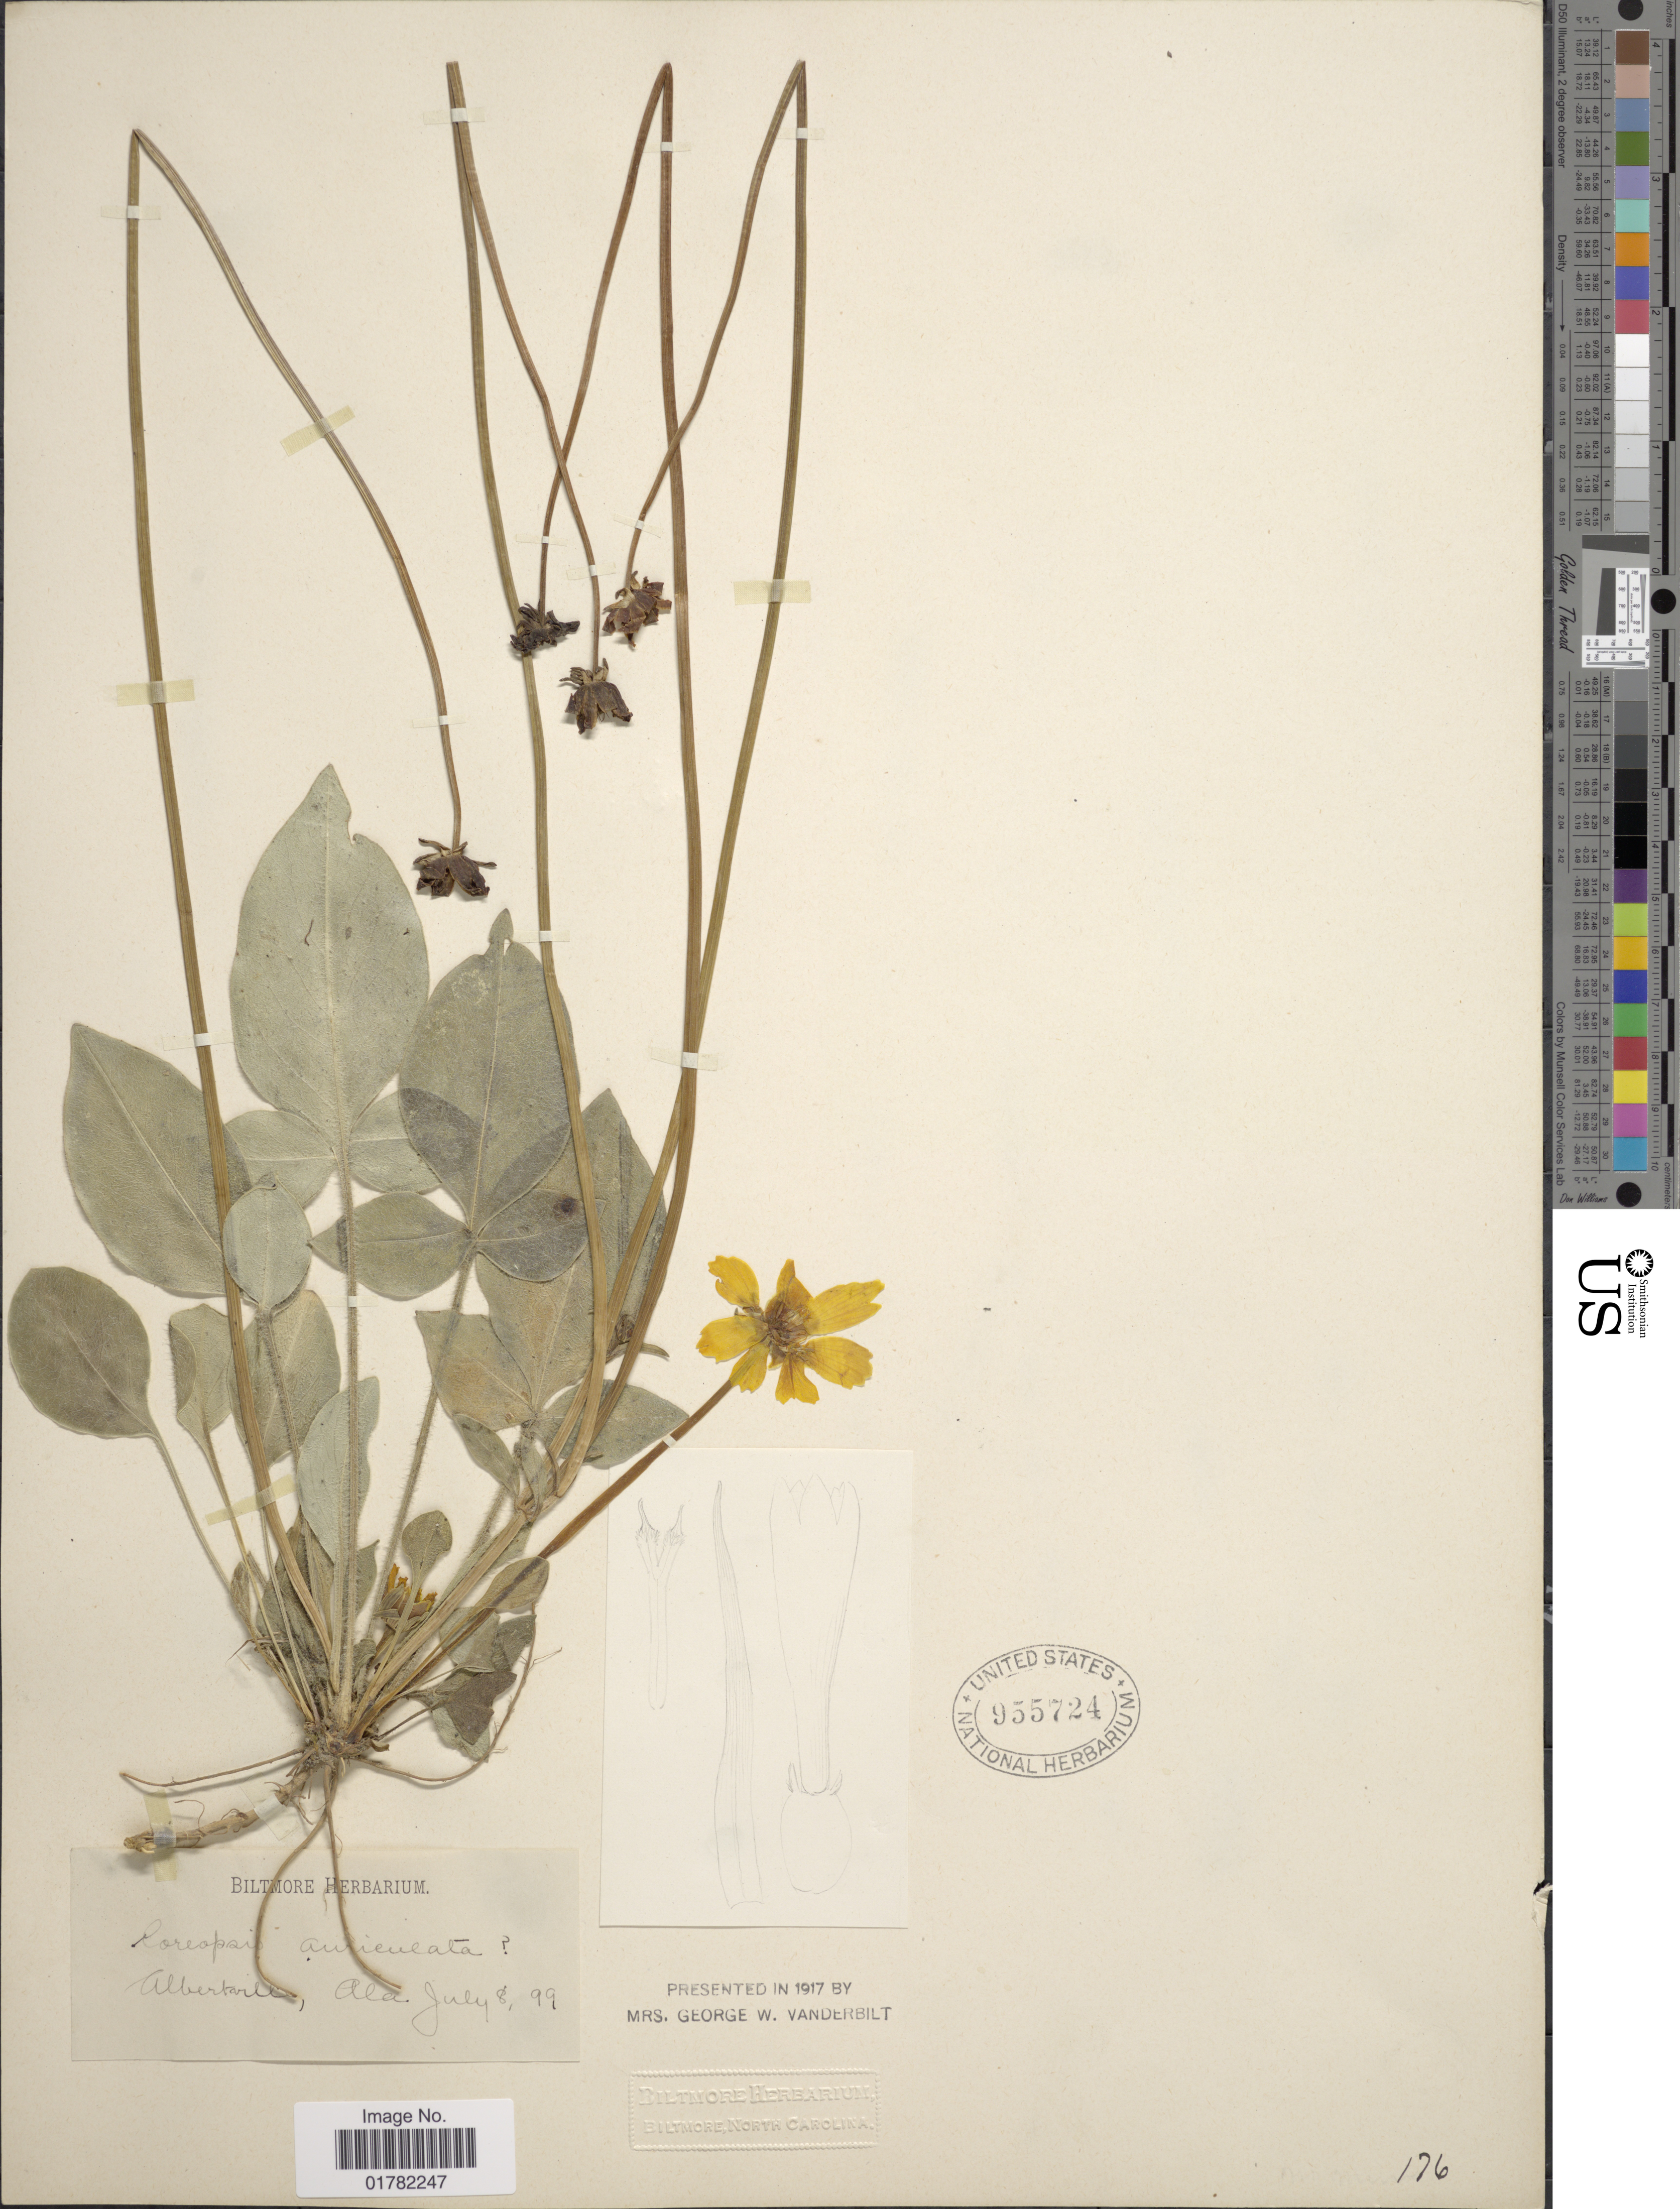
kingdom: Plantae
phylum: Tracheophyta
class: Magnoliopsida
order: Asterales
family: Asteraceae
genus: Coreopsis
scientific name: Coreopsis auriculata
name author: L.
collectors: ex herb. Biltmore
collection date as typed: Transcribed d/m/y: 8/7/99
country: United States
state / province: Alabama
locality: Albertville.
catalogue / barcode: US 955724